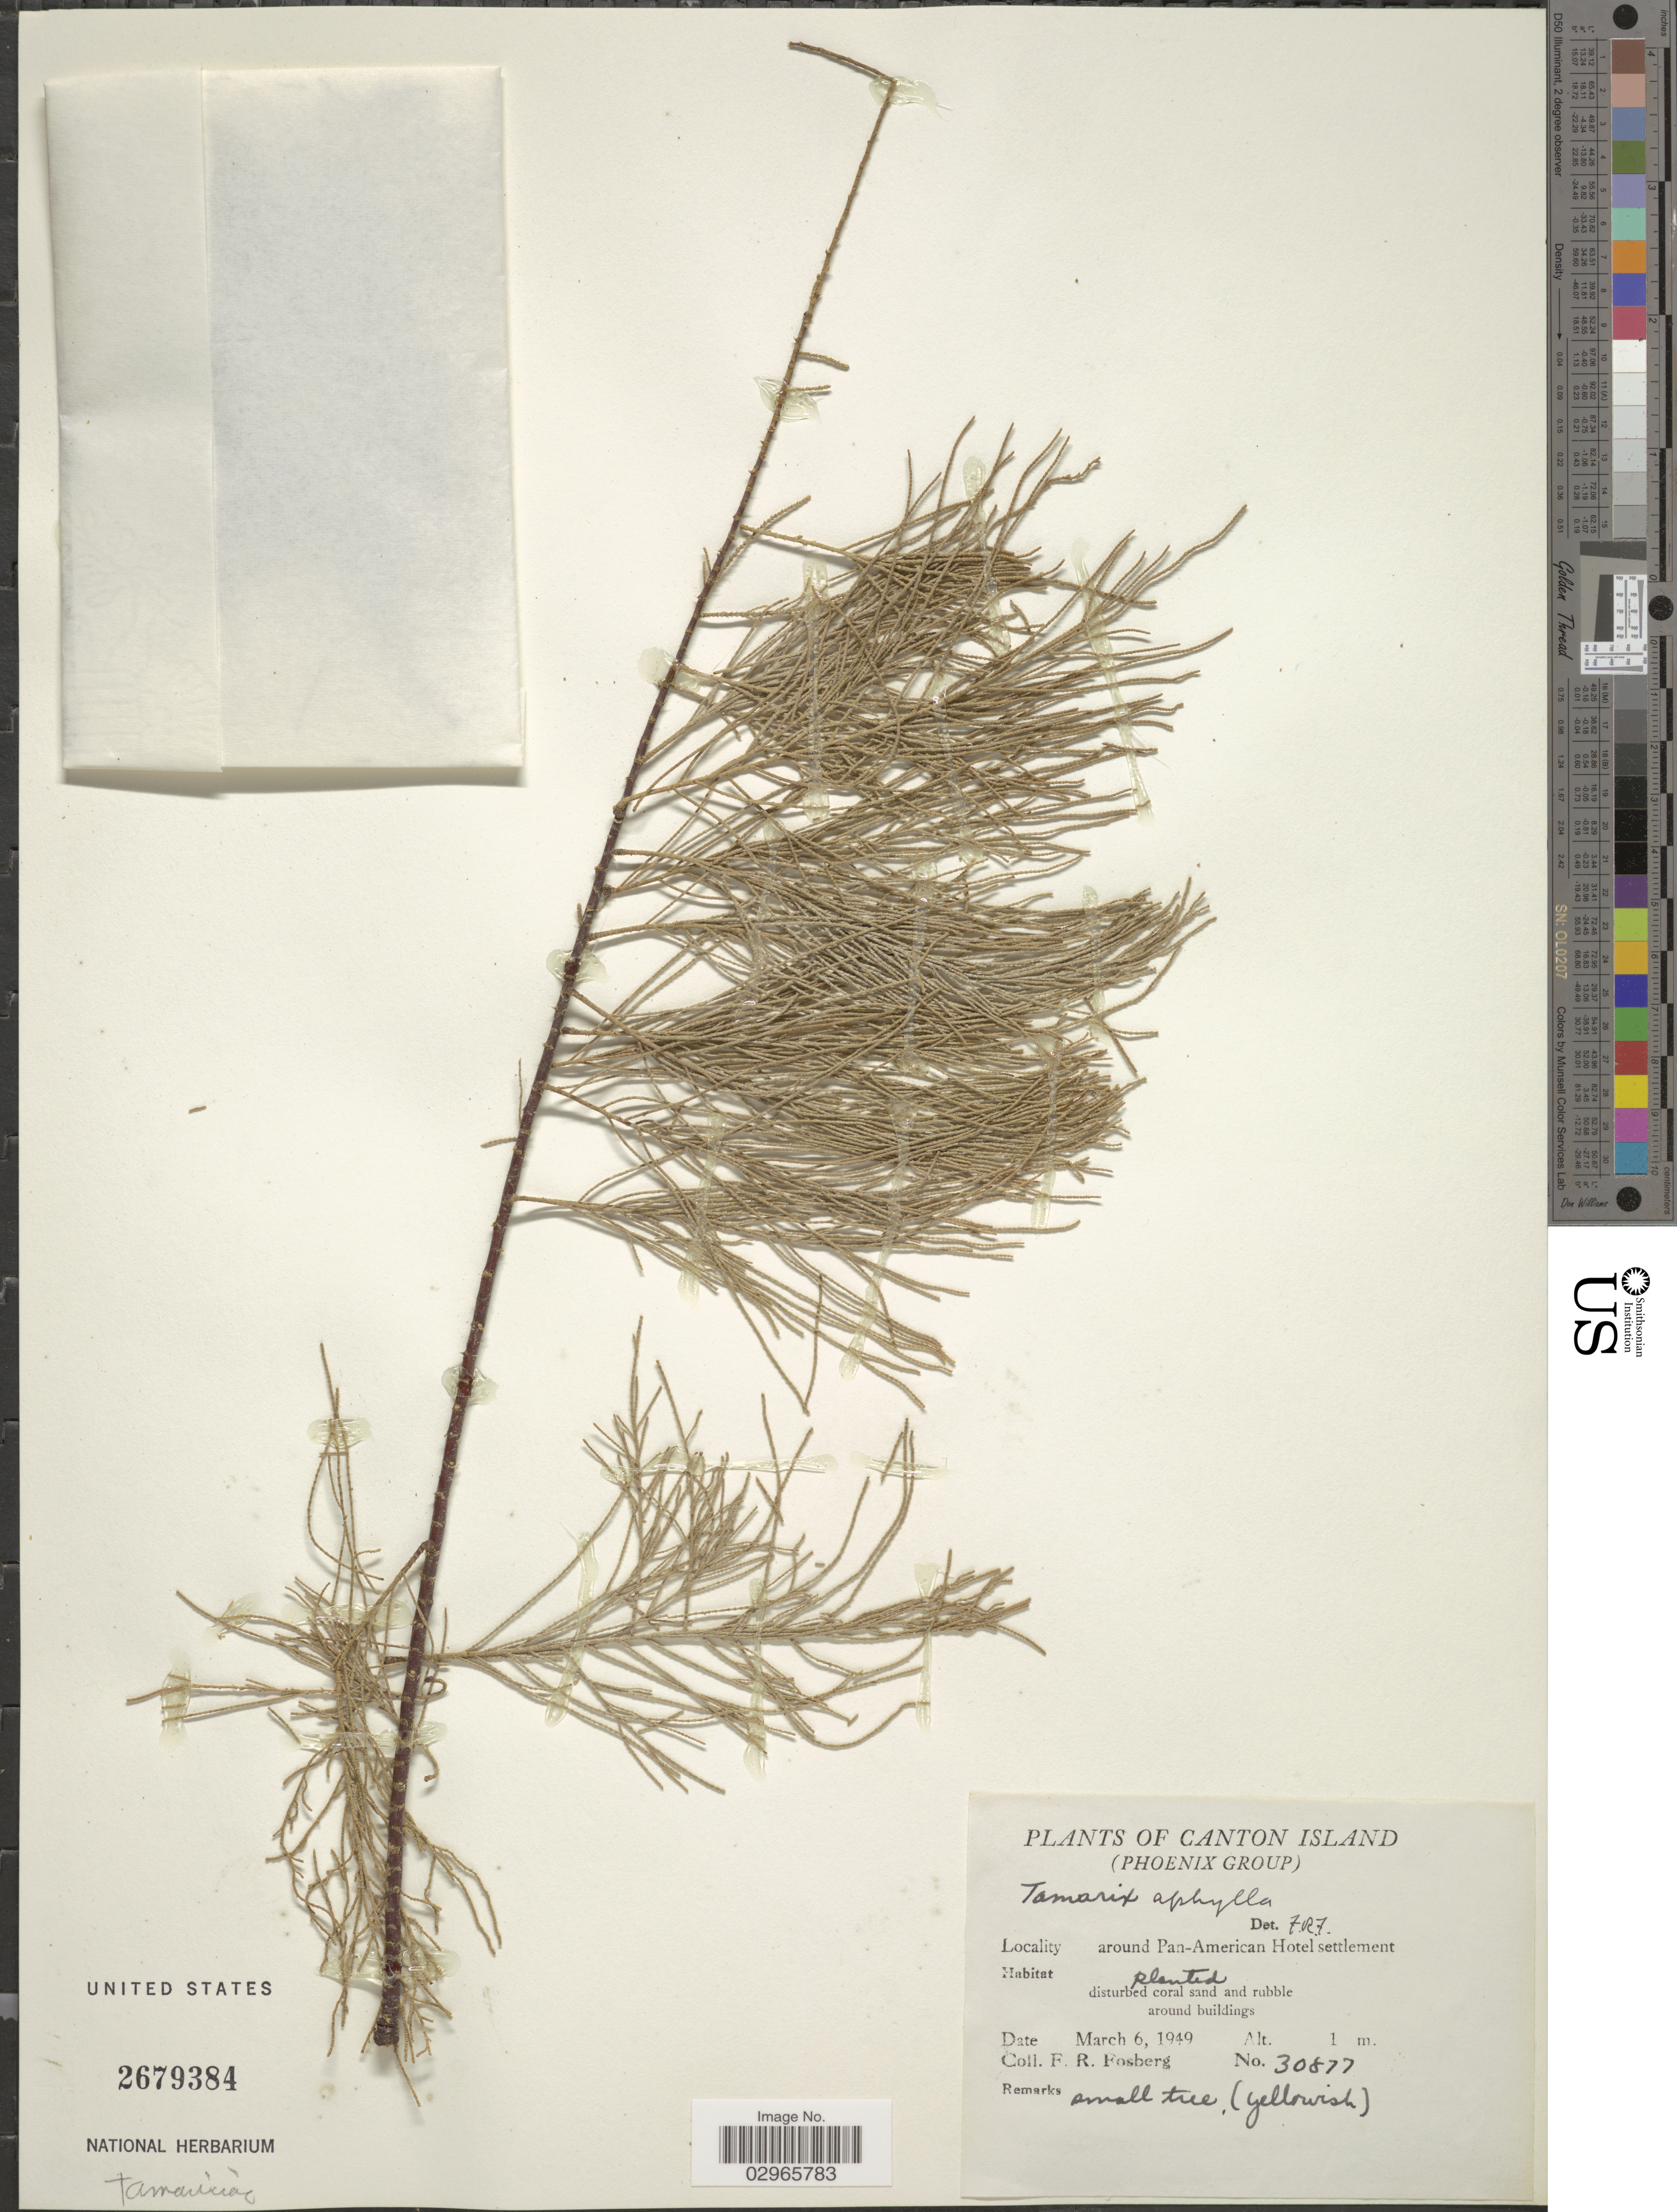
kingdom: Plantae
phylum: Tracheophyta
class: Magnoliopsida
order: Caryophyllales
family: Tamaricaceae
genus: Tamarix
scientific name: Tamarix aphylla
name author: (L.) H. Karst.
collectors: F. R. Fosberg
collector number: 30877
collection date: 1949-03-06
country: Kiribati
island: Kanton [Canton] Atoll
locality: Canton Island (Phoenix Group). Around Pan-American Hotel settlement.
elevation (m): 1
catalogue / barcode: US 2679384